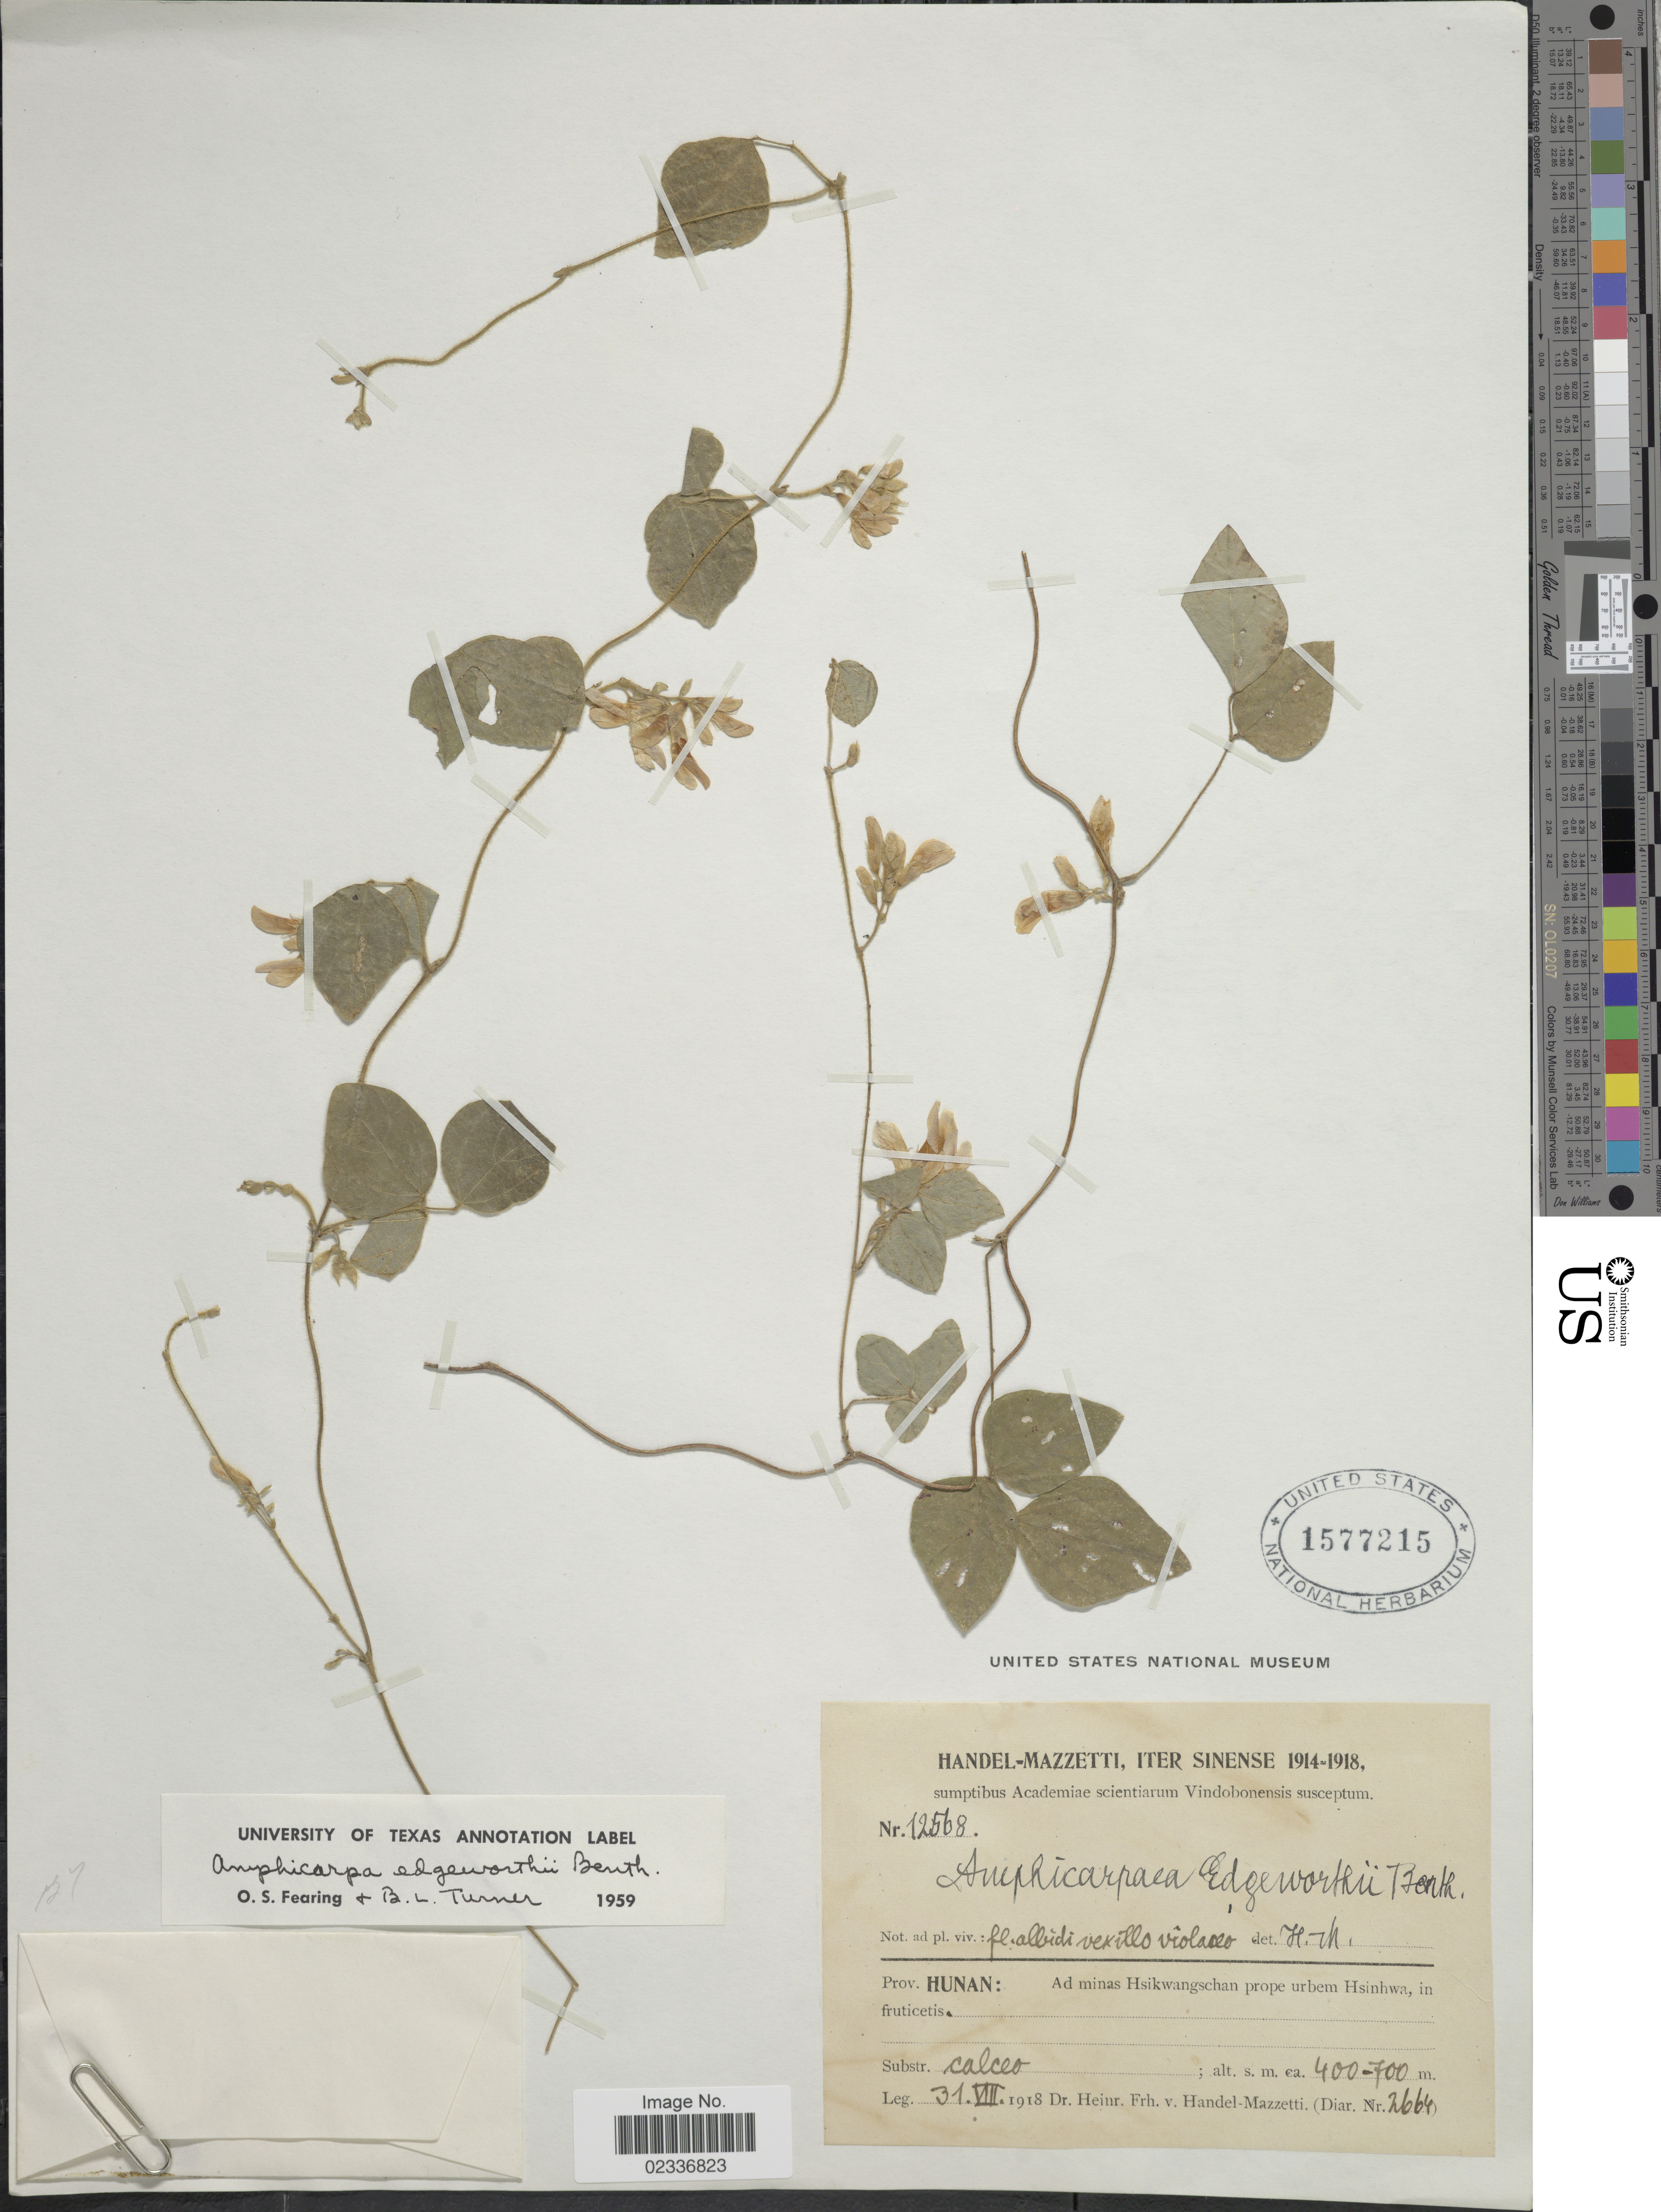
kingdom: Plantae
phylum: Tracheophyta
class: Magnoliopsida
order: Fabales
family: Fabaceae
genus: Amphicarpaea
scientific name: Amphicarpaea edgeworthii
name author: Benth.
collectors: H. Handel-Mazzetti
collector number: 2664/12568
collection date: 1918-08-31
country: China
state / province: Hunan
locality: Sinense, ad minas Hsikwangschan prope urbem Hsinhwa, in fruticetis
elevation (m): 400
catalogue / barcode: US 1577215